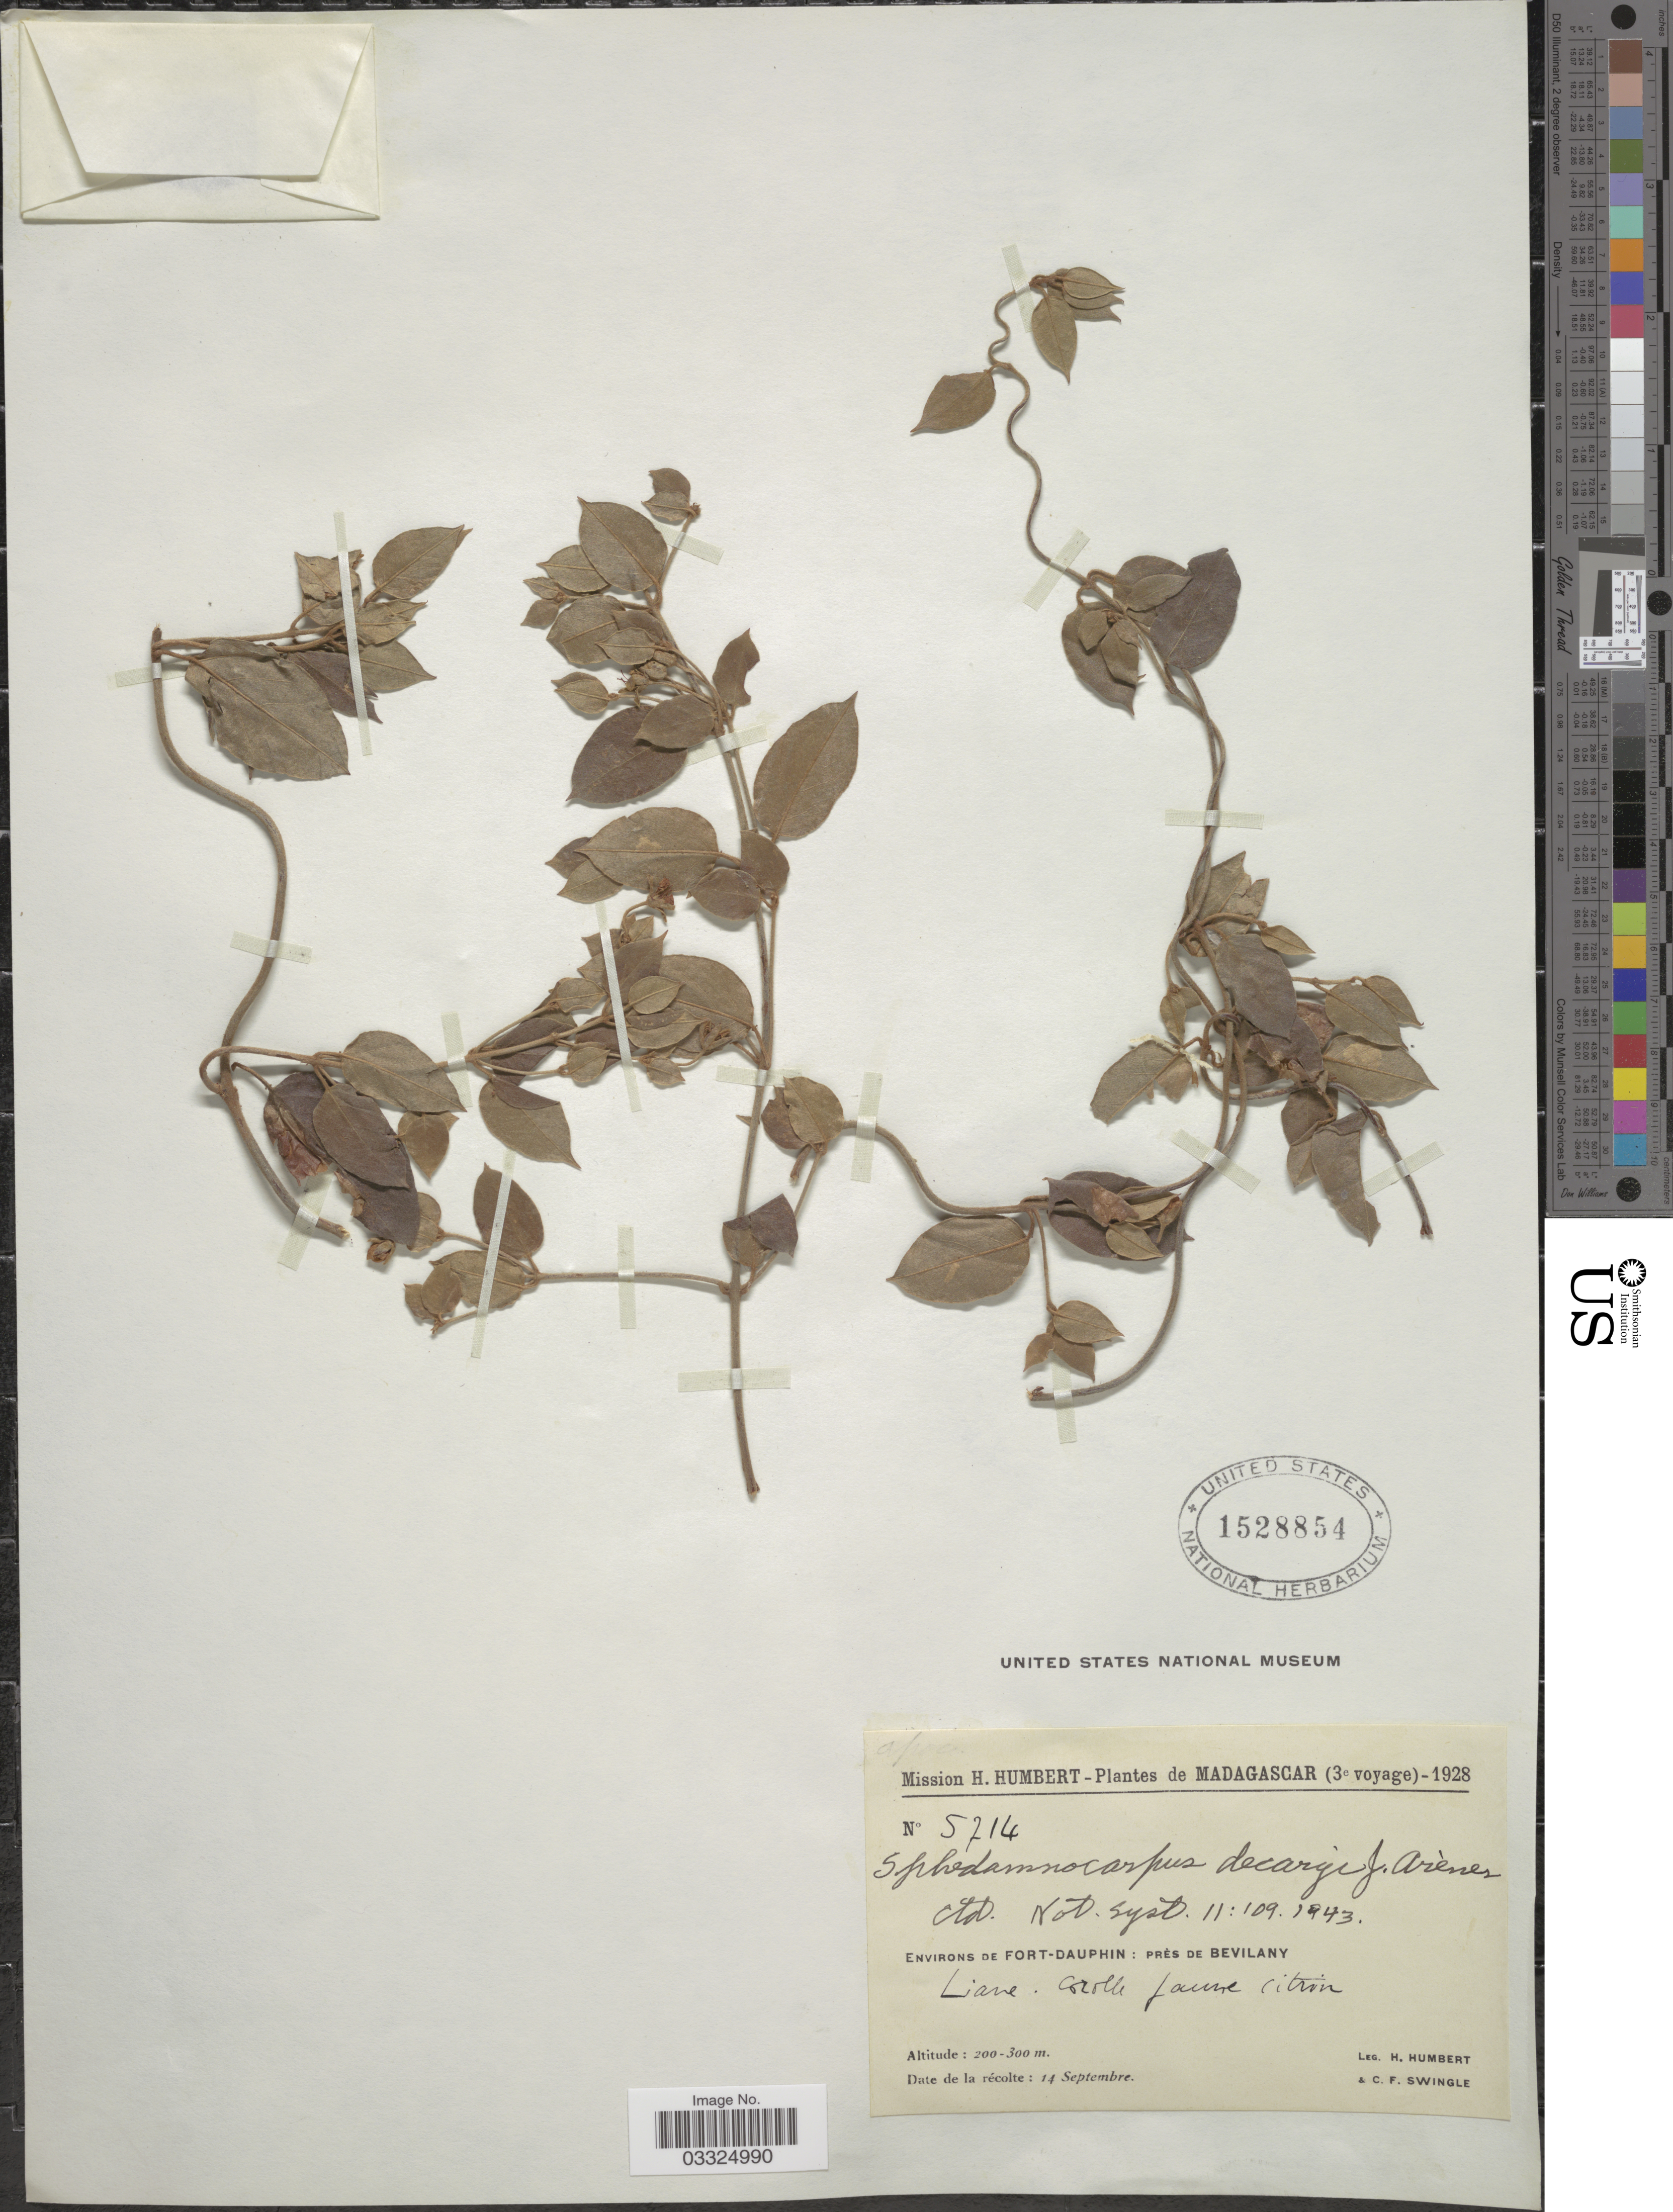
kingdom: Plantae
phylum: Tracheophyta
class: Magnoliopsida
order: Malpighiales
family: Malpighiaceae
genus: Sphedamnocarpus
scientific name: Sphedamnocarpus decaryi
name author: Arènes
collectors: H. Humbert & C. Swingle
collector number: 5714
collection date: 1928-09-14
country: Madagascar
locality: Environs de Fort-Dauphin: près de Bevilany.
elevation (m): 200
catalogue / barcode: US 1528854